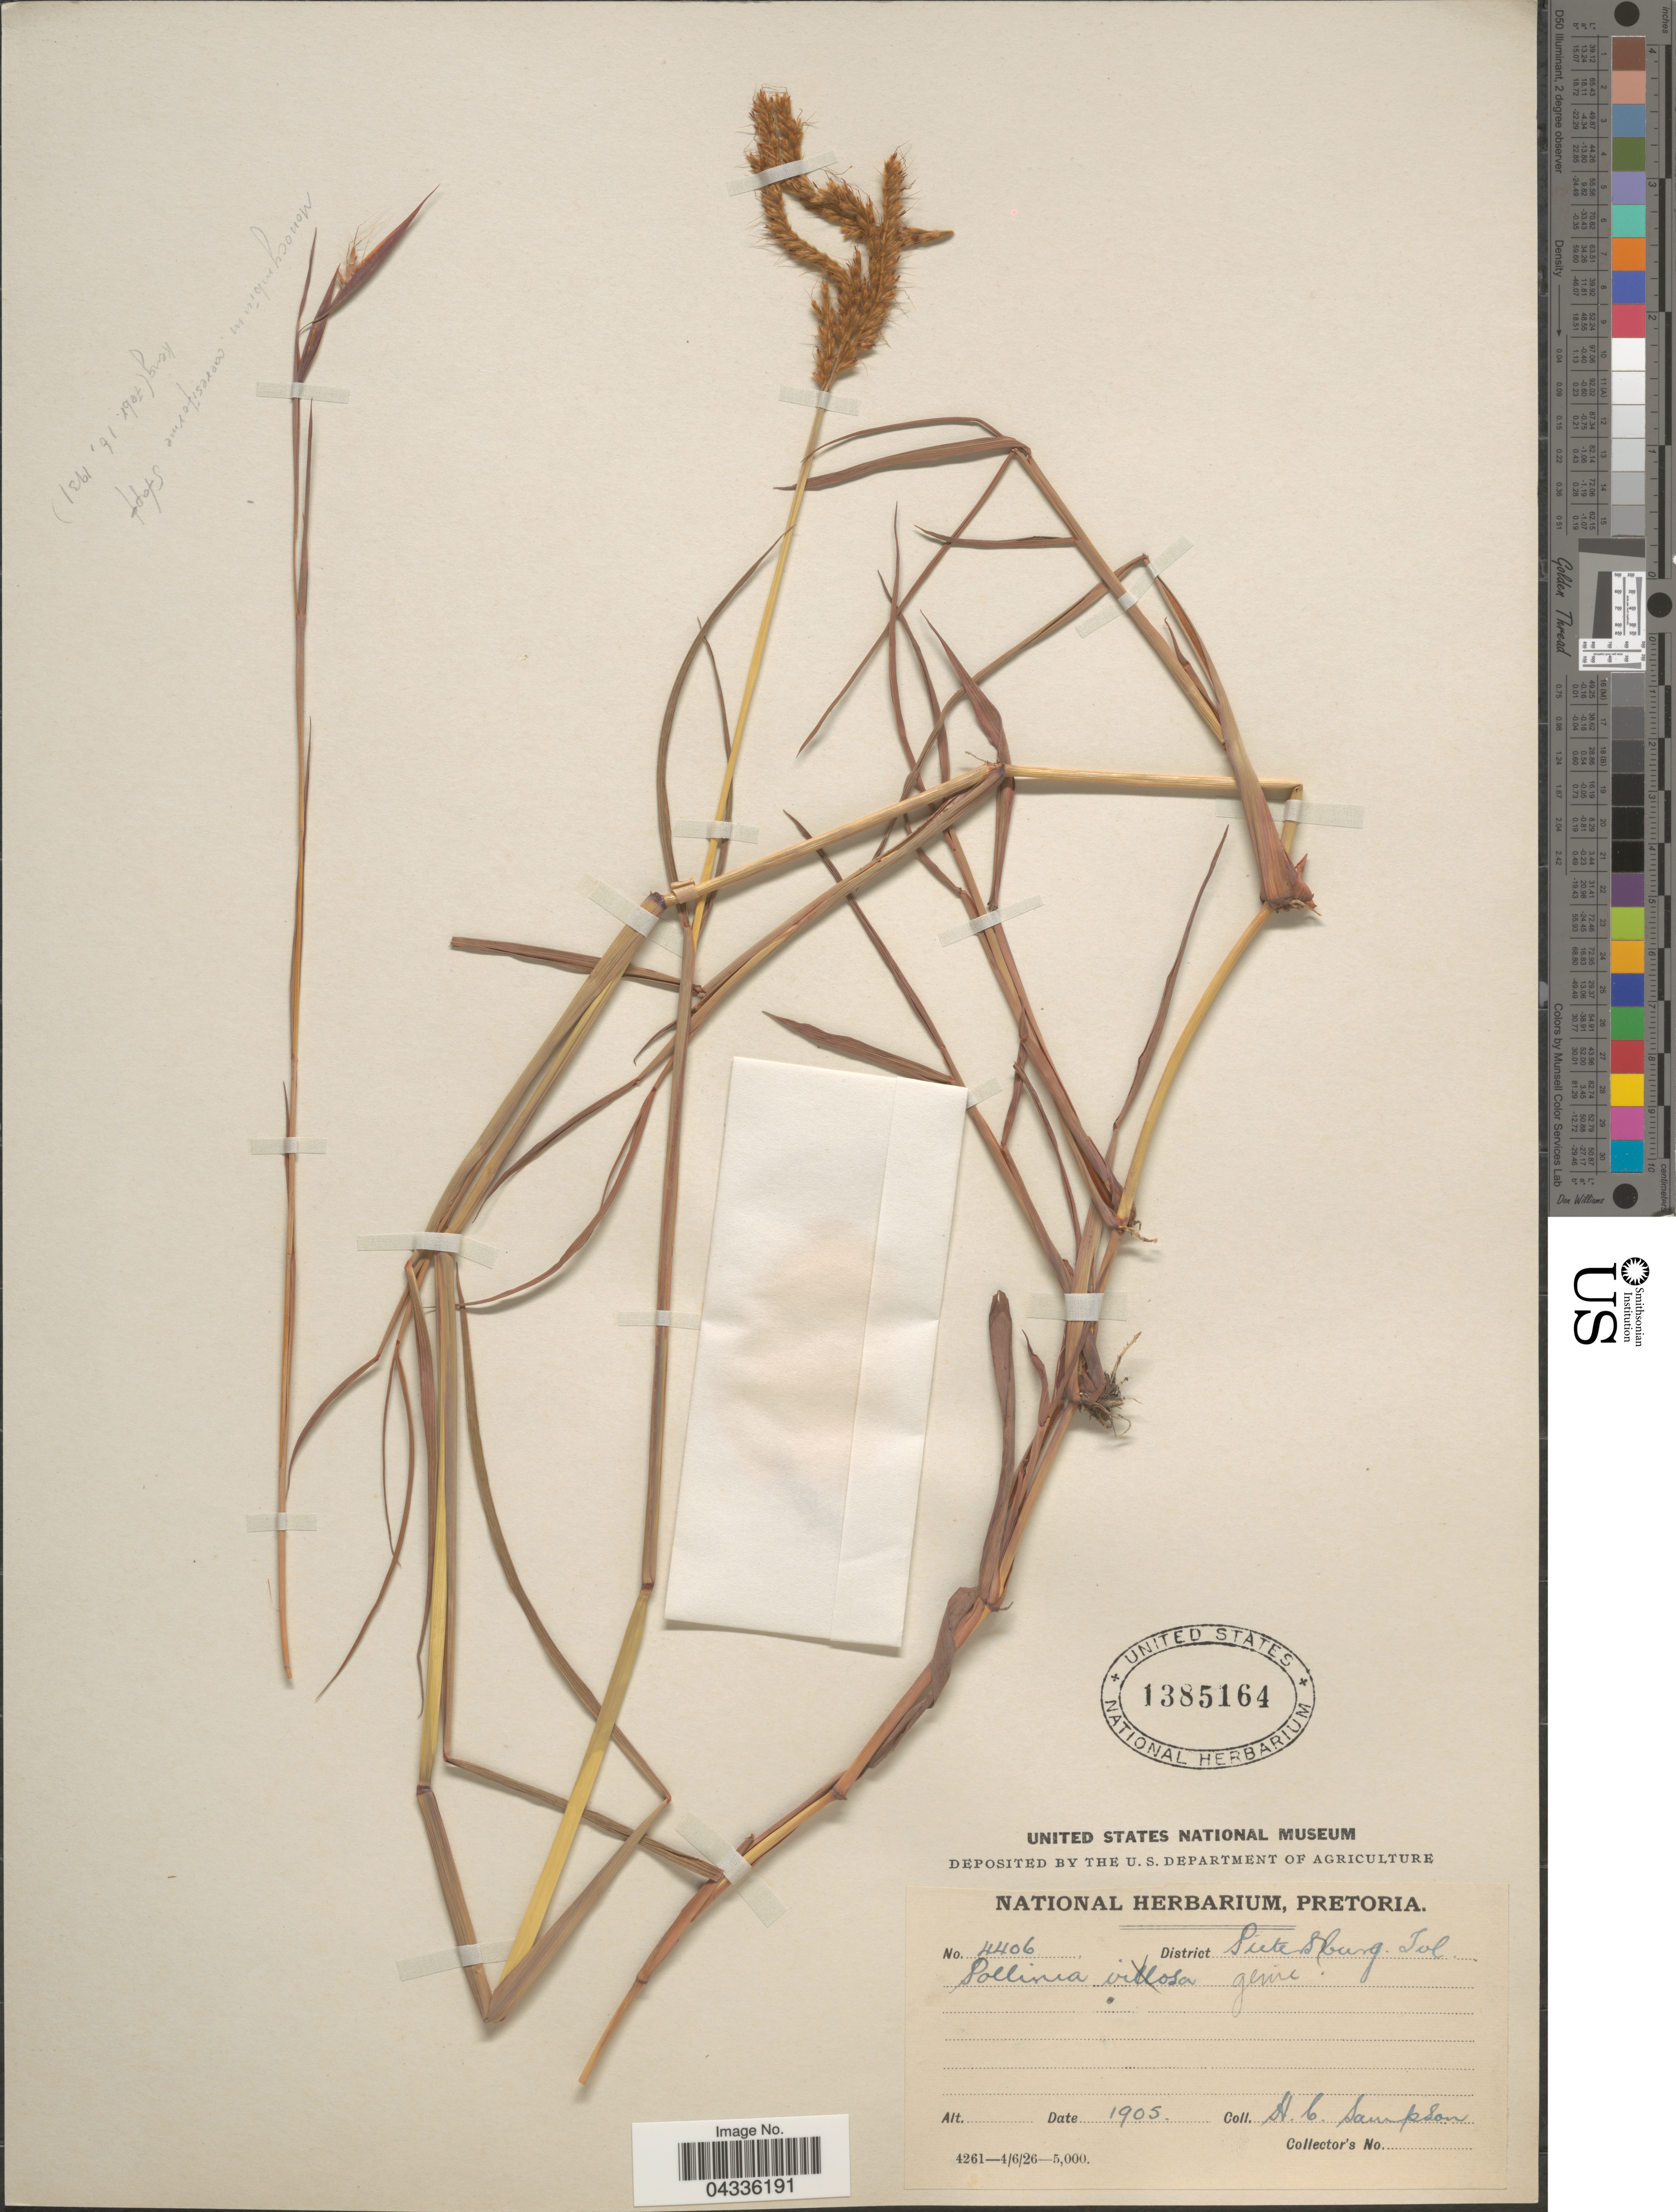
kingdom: Plantae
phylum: Tracheophyta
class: Liliopsida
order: Poales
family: Poaceae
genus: Eulalia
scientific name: Eulalia aurea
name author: (Bory) Kunth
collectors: H. Sampson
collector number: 4406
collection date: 1905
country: South Africa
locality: District Pietesburg.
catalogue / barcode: US 1385164